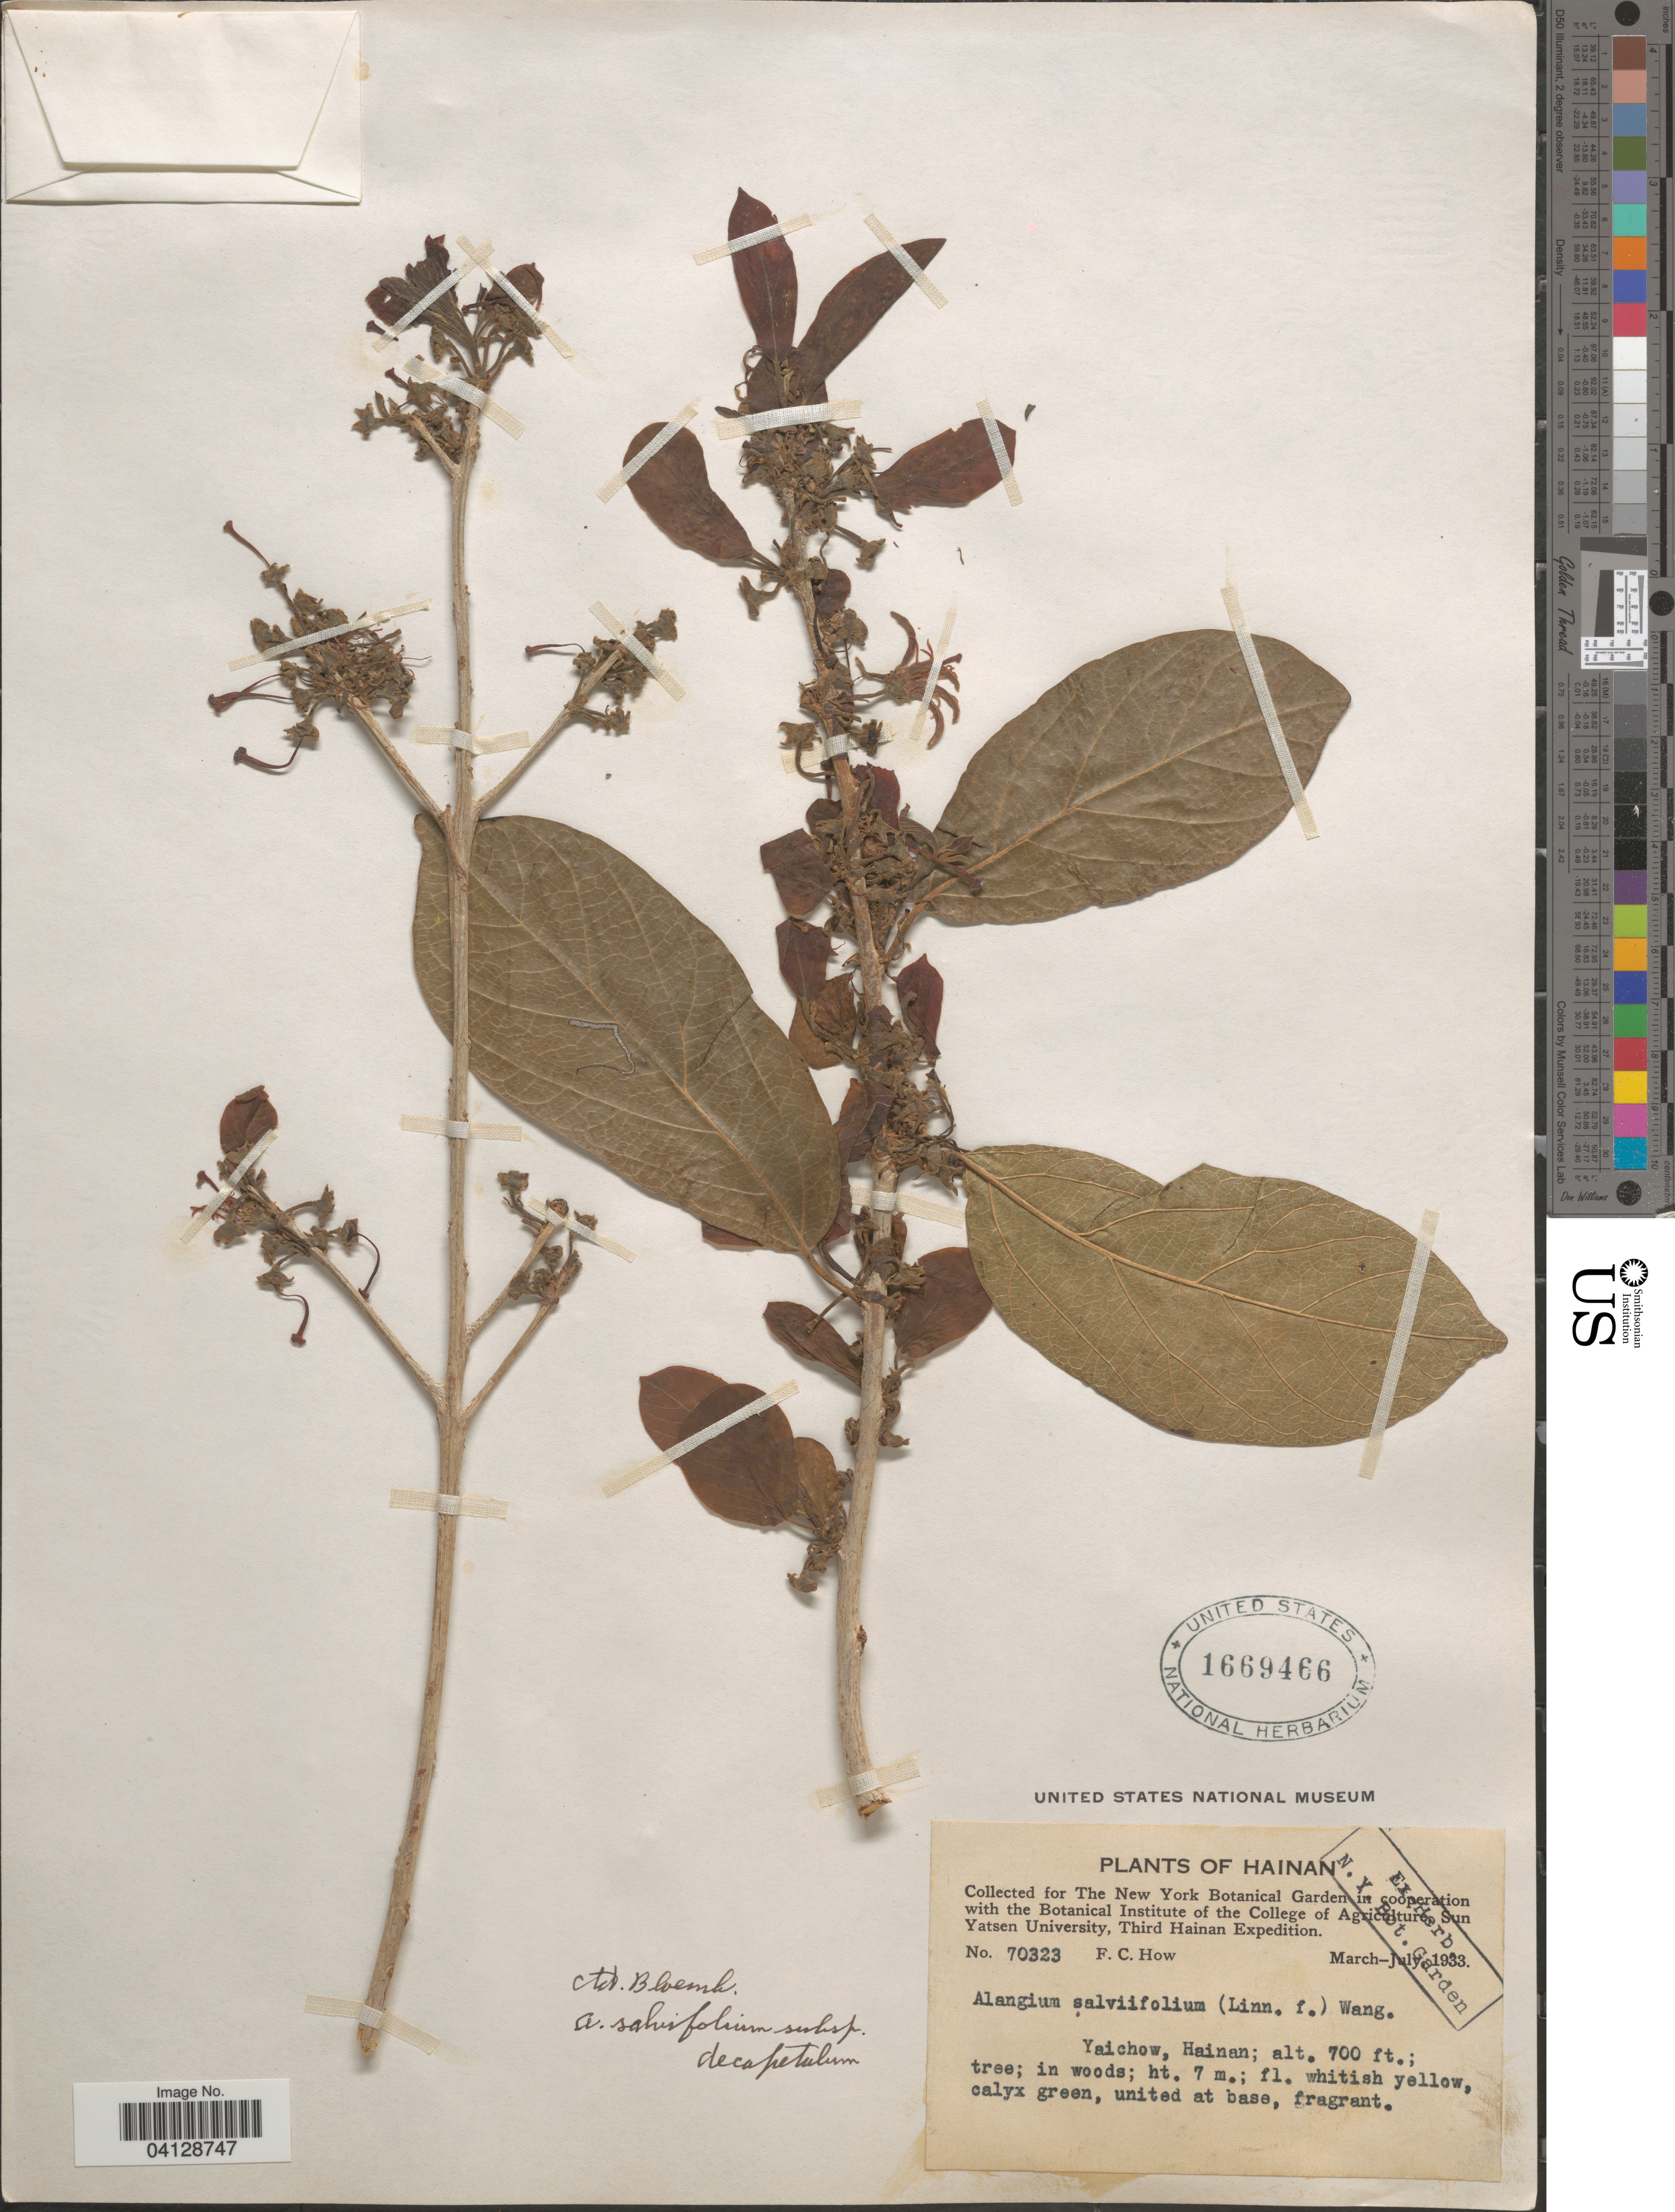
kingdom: Plantae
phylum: Tracheophyta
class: Magnoliopsida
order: Cornales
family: Cornaceae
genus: Alangium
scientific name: Alangium salviifolium subsp. decapetalum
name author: (L. f.) Wangerin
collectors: F. C. How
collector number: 70323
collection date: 1933-03/1933-07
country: China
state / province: Hainan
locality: Third Hainan Expedition. Yaichow.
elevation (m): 213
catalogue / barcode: US 1669466